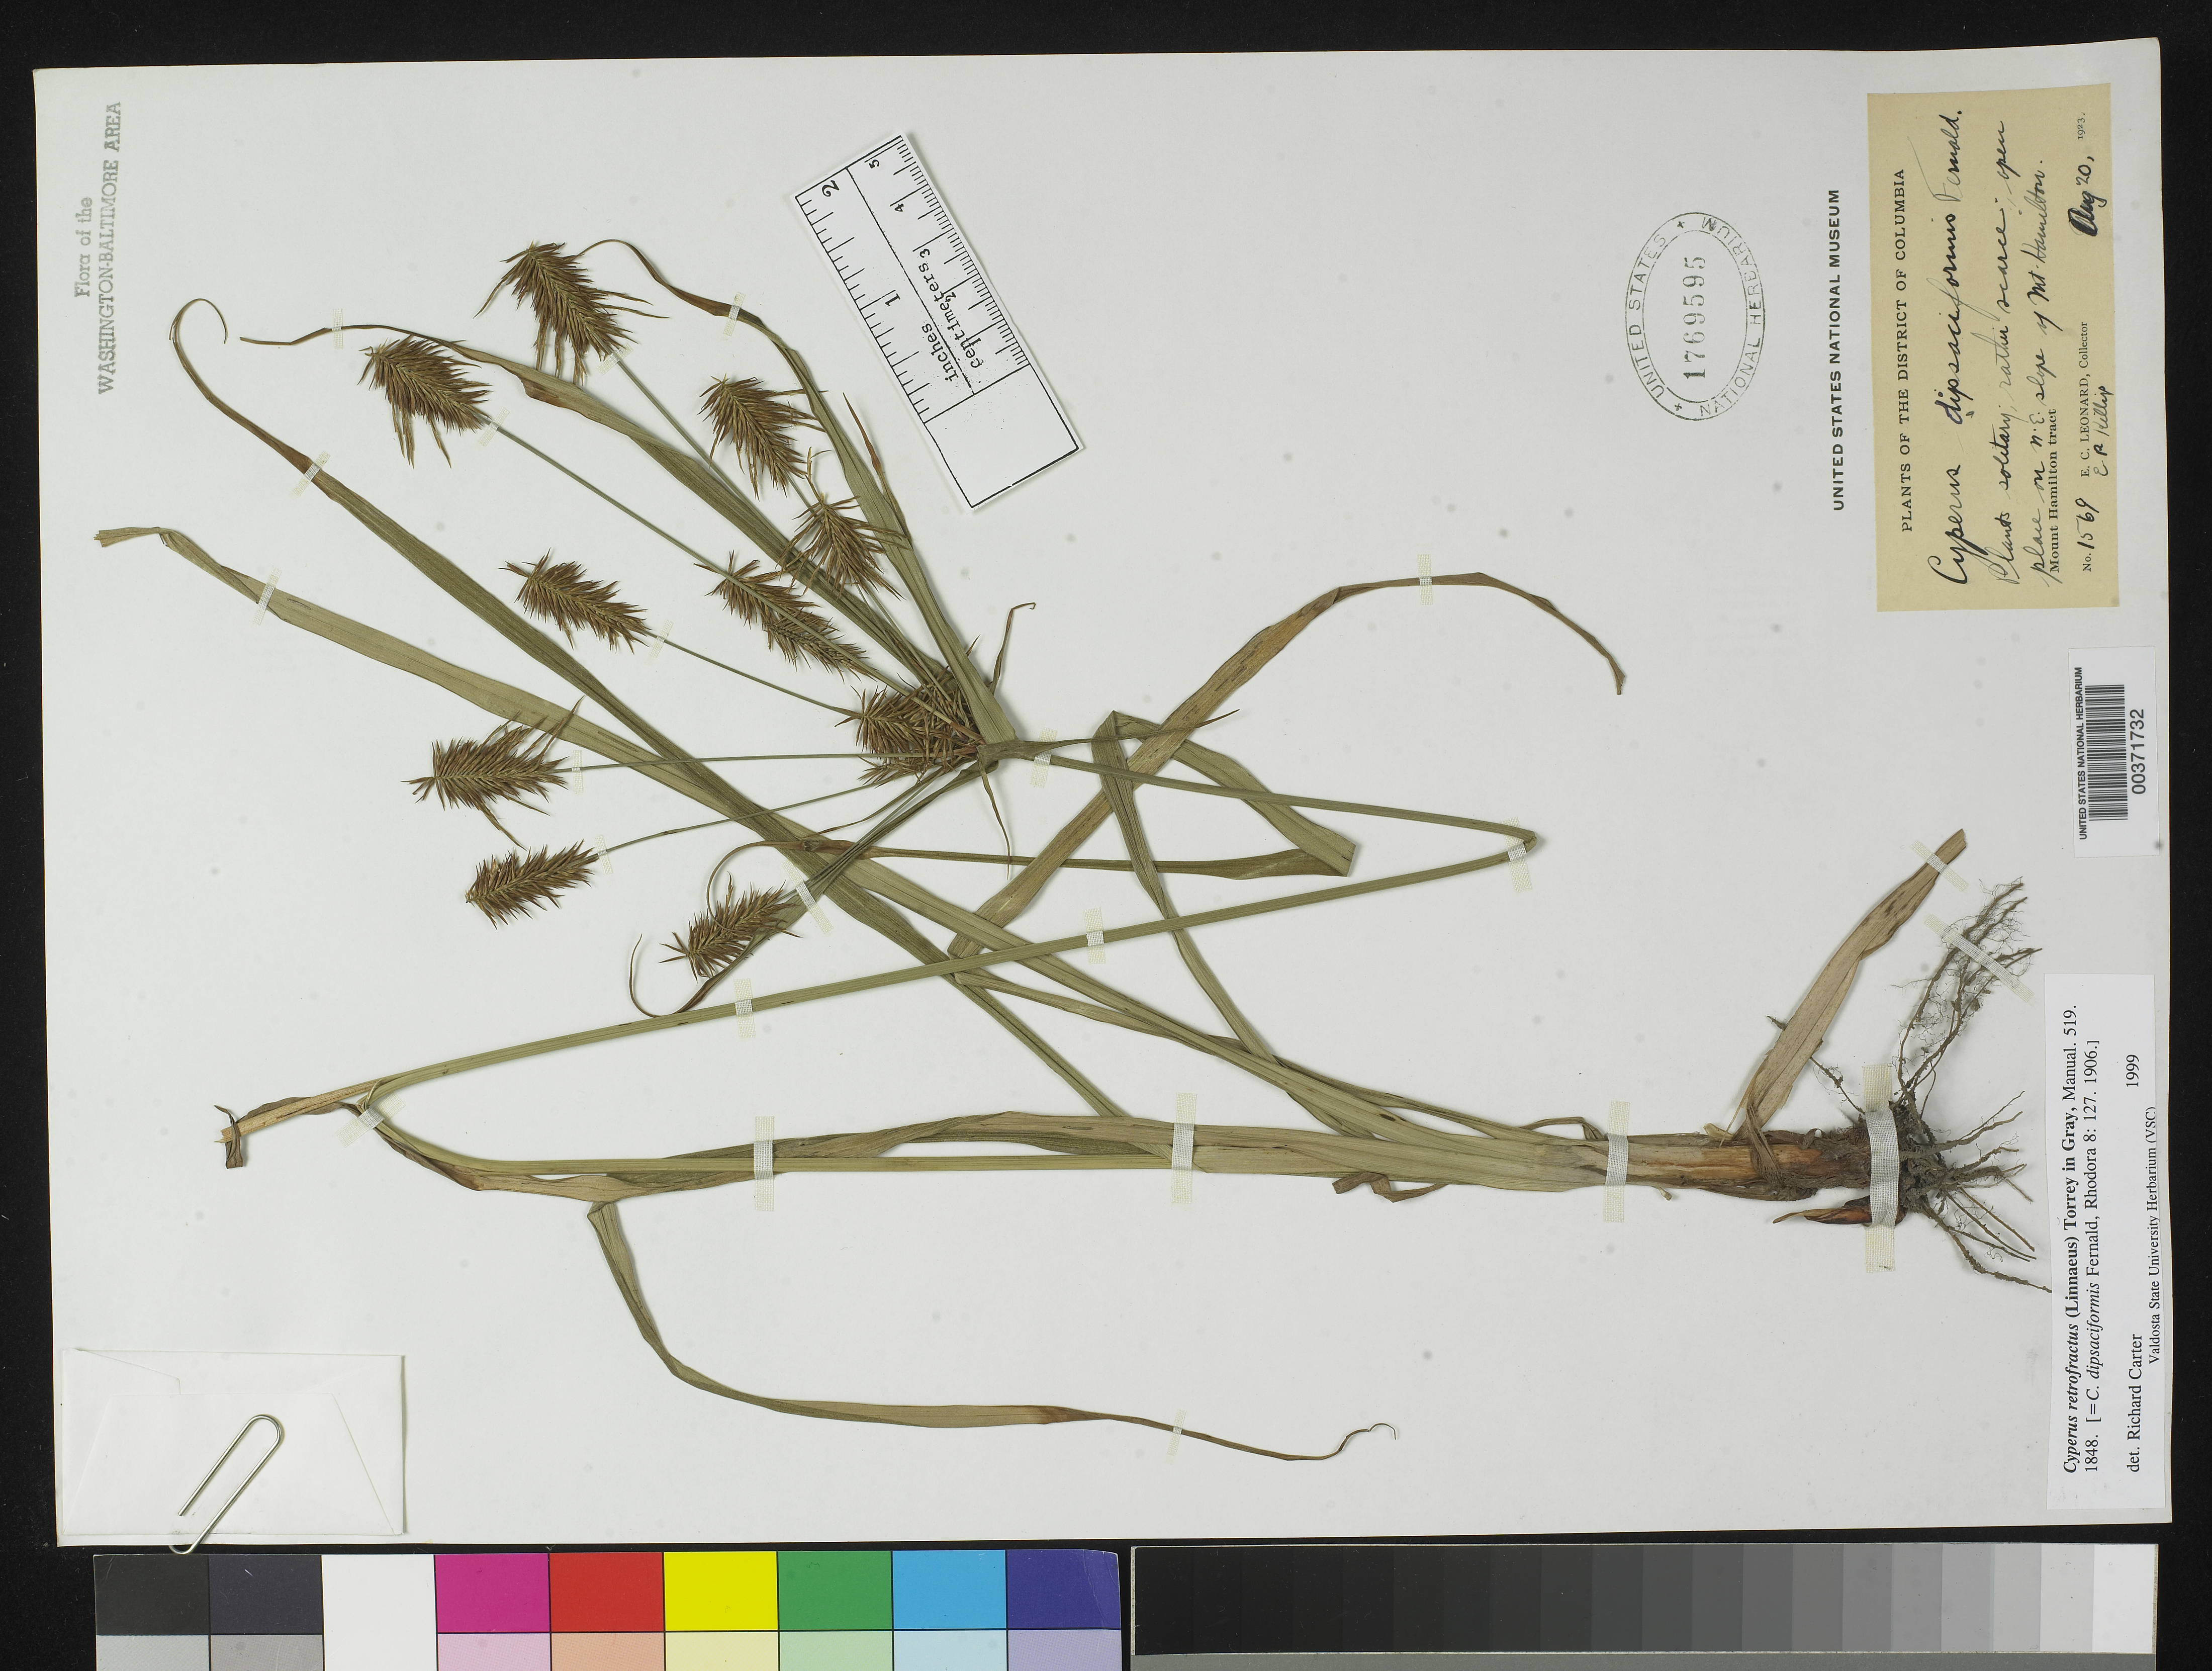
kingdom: Plantae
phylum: Tracheophyta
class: Liliopsida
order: Poales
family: Cyperaceae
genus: Cyperus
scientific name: Cyperus retrofractus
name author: (L.) Torr.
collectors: E. C. Leonard & E. P. Killip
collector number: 1569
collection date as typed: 20 Aug 1923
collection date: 1923-08-20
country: United States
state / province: District of Columbia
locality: Mount Hamilton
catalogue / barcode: US 1769595